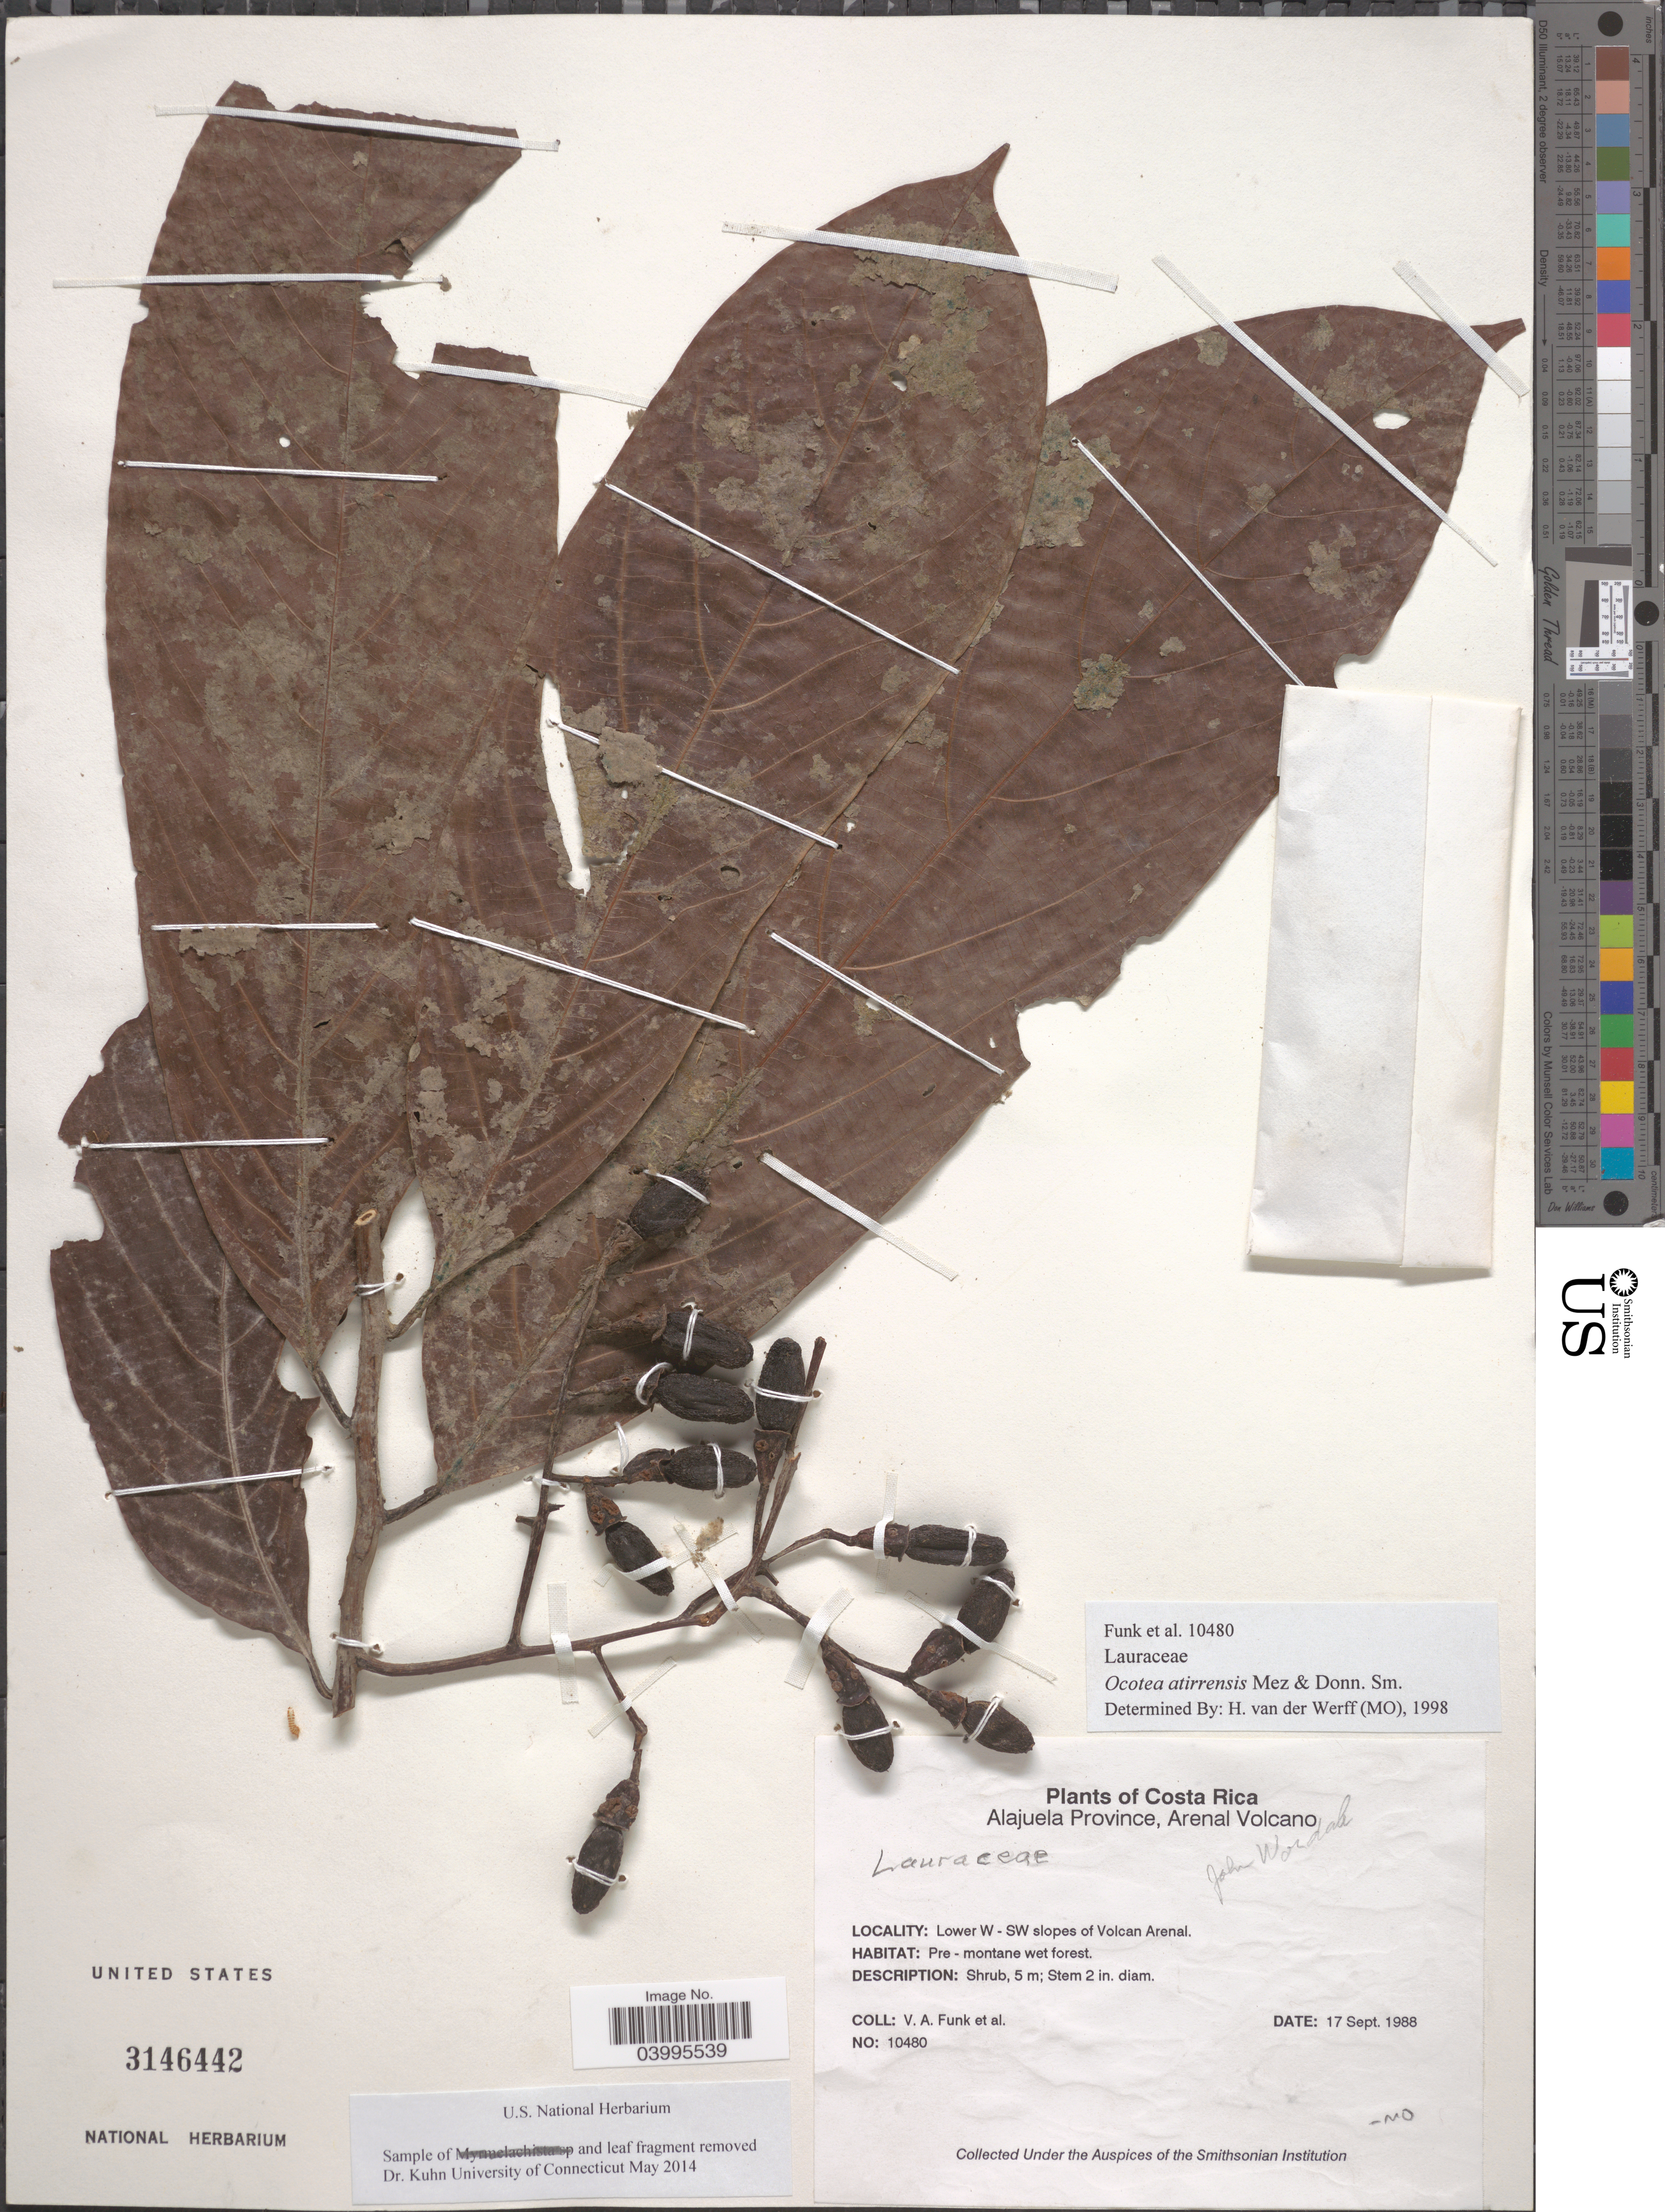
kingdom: Plantae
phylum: Tracheophyta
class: Magnoliopsida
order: Laurales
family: Lauraceae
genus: Ocotea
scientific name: Ocotea atirrensis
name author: Mez & Donn. Sm.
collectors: V. Funk & et al.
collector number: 10480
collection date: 1988-09-17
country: Costa Rica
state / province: Alajuela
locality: Arenal Volcano. Lower W - SW slopes of Volcan Arenal.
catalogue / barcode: US 3146442